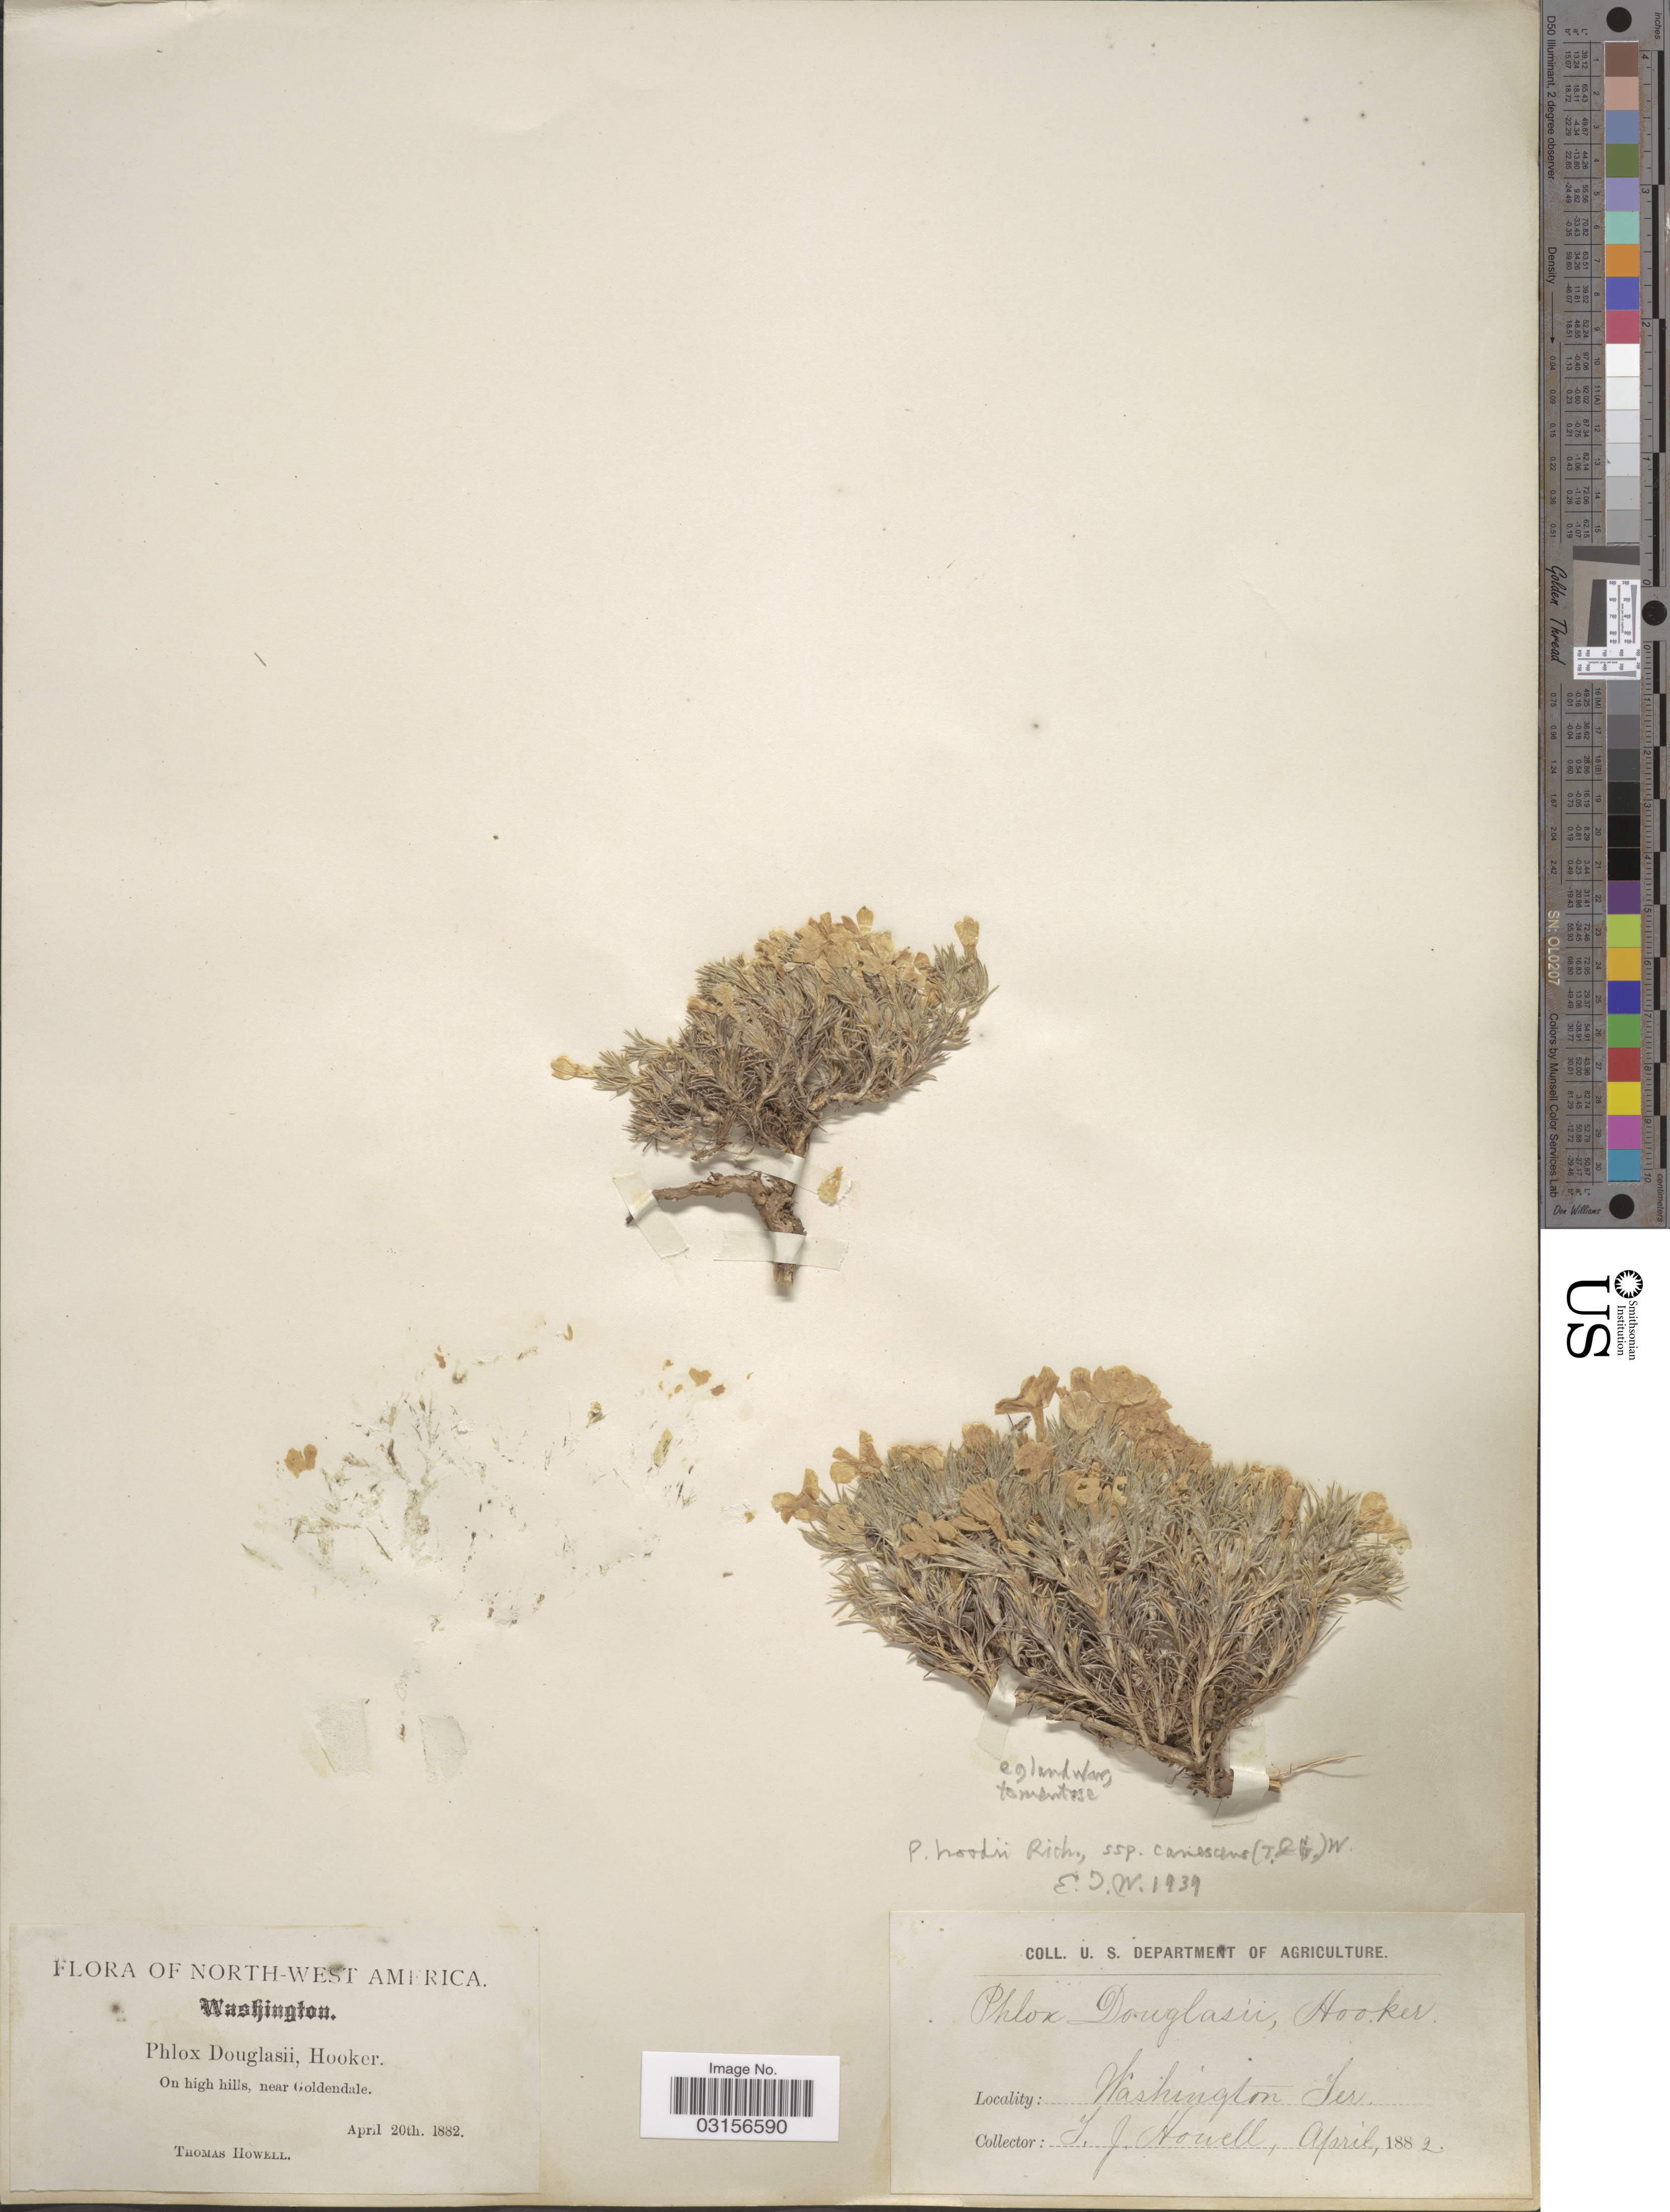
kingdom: Plantae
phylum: Tracheophyta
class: Magnoliopsida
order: Ericales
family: Polemoniaceae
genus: Phlox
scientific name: Phlox diffusa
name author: Benth.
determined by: Mayfield, M. H.; Ferguson, C. J.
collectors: T. J. Howell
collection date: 1882-04-20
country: United States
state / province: Washington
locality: On high hills, near Goldendale.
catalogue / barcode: US 103084